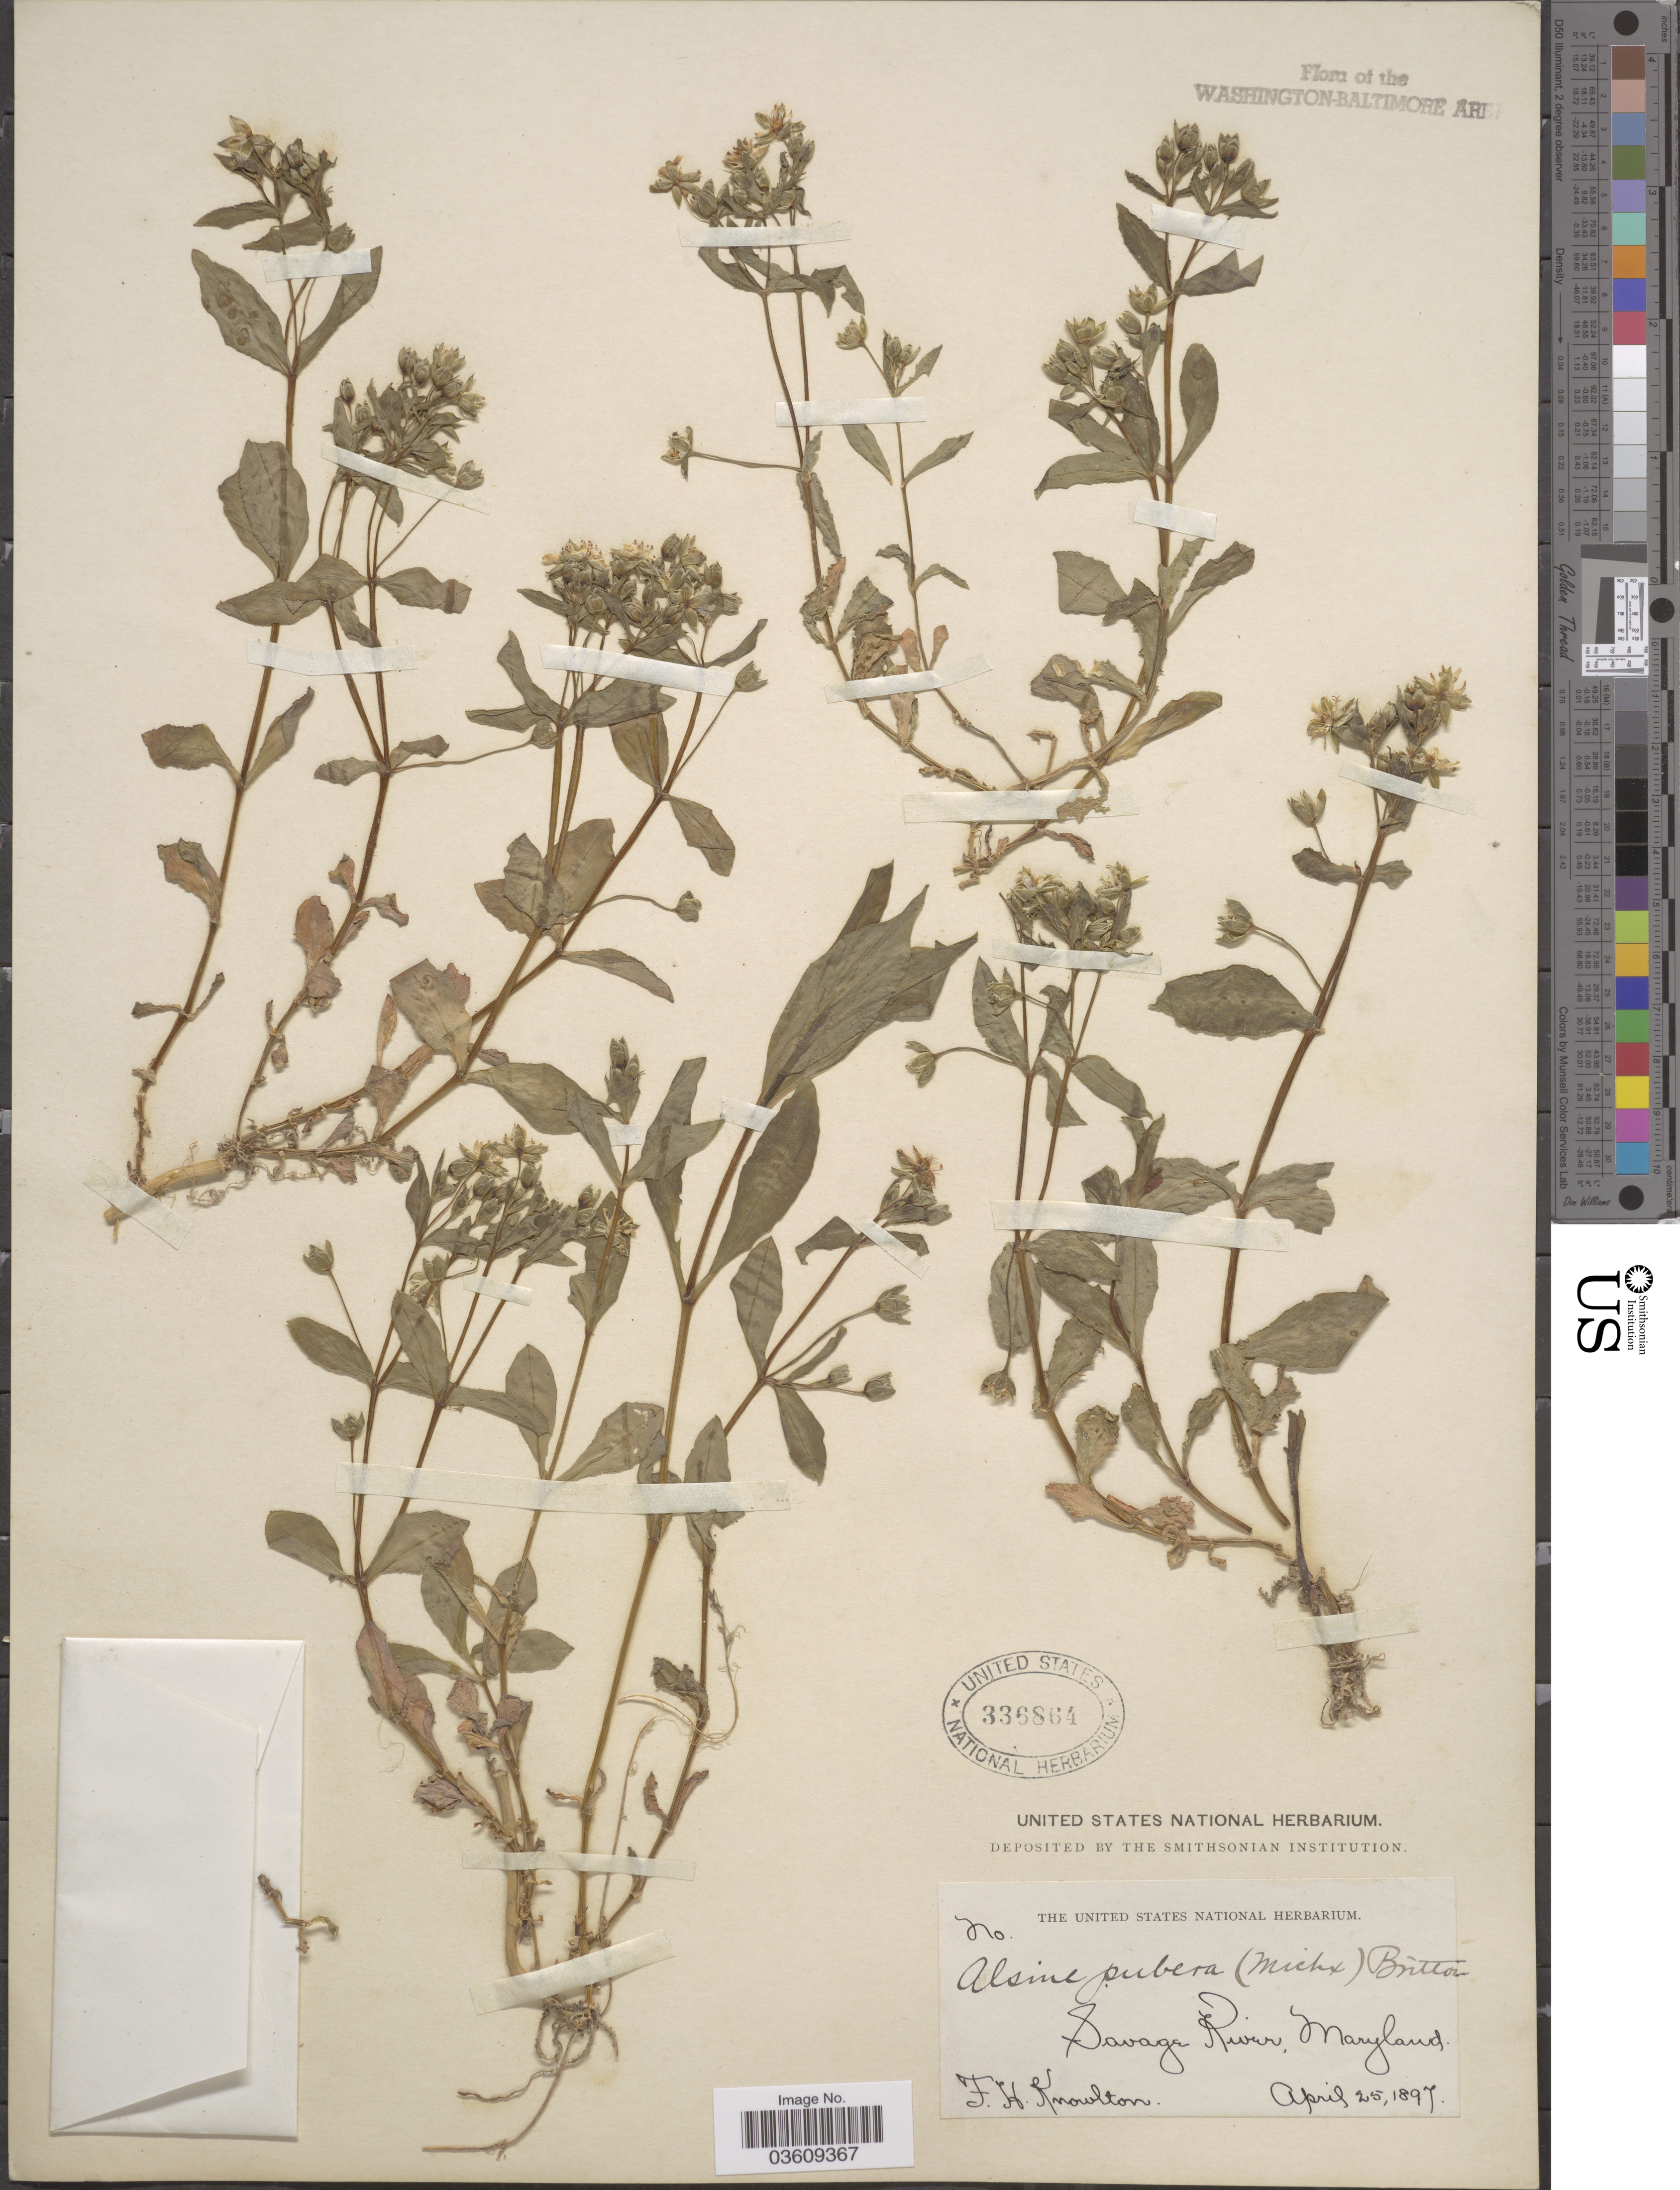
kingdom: Plantae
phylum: Tracheophyta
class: Magnoliopsida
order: Caryophyllales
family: Caryophyllaceae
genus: Stellaria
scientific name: Stellaria pubera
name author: Michx.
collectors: F. H. Knowlton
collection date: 1897-04-25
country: United States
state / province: Maryland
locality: Savage River.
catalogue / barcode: US 336864